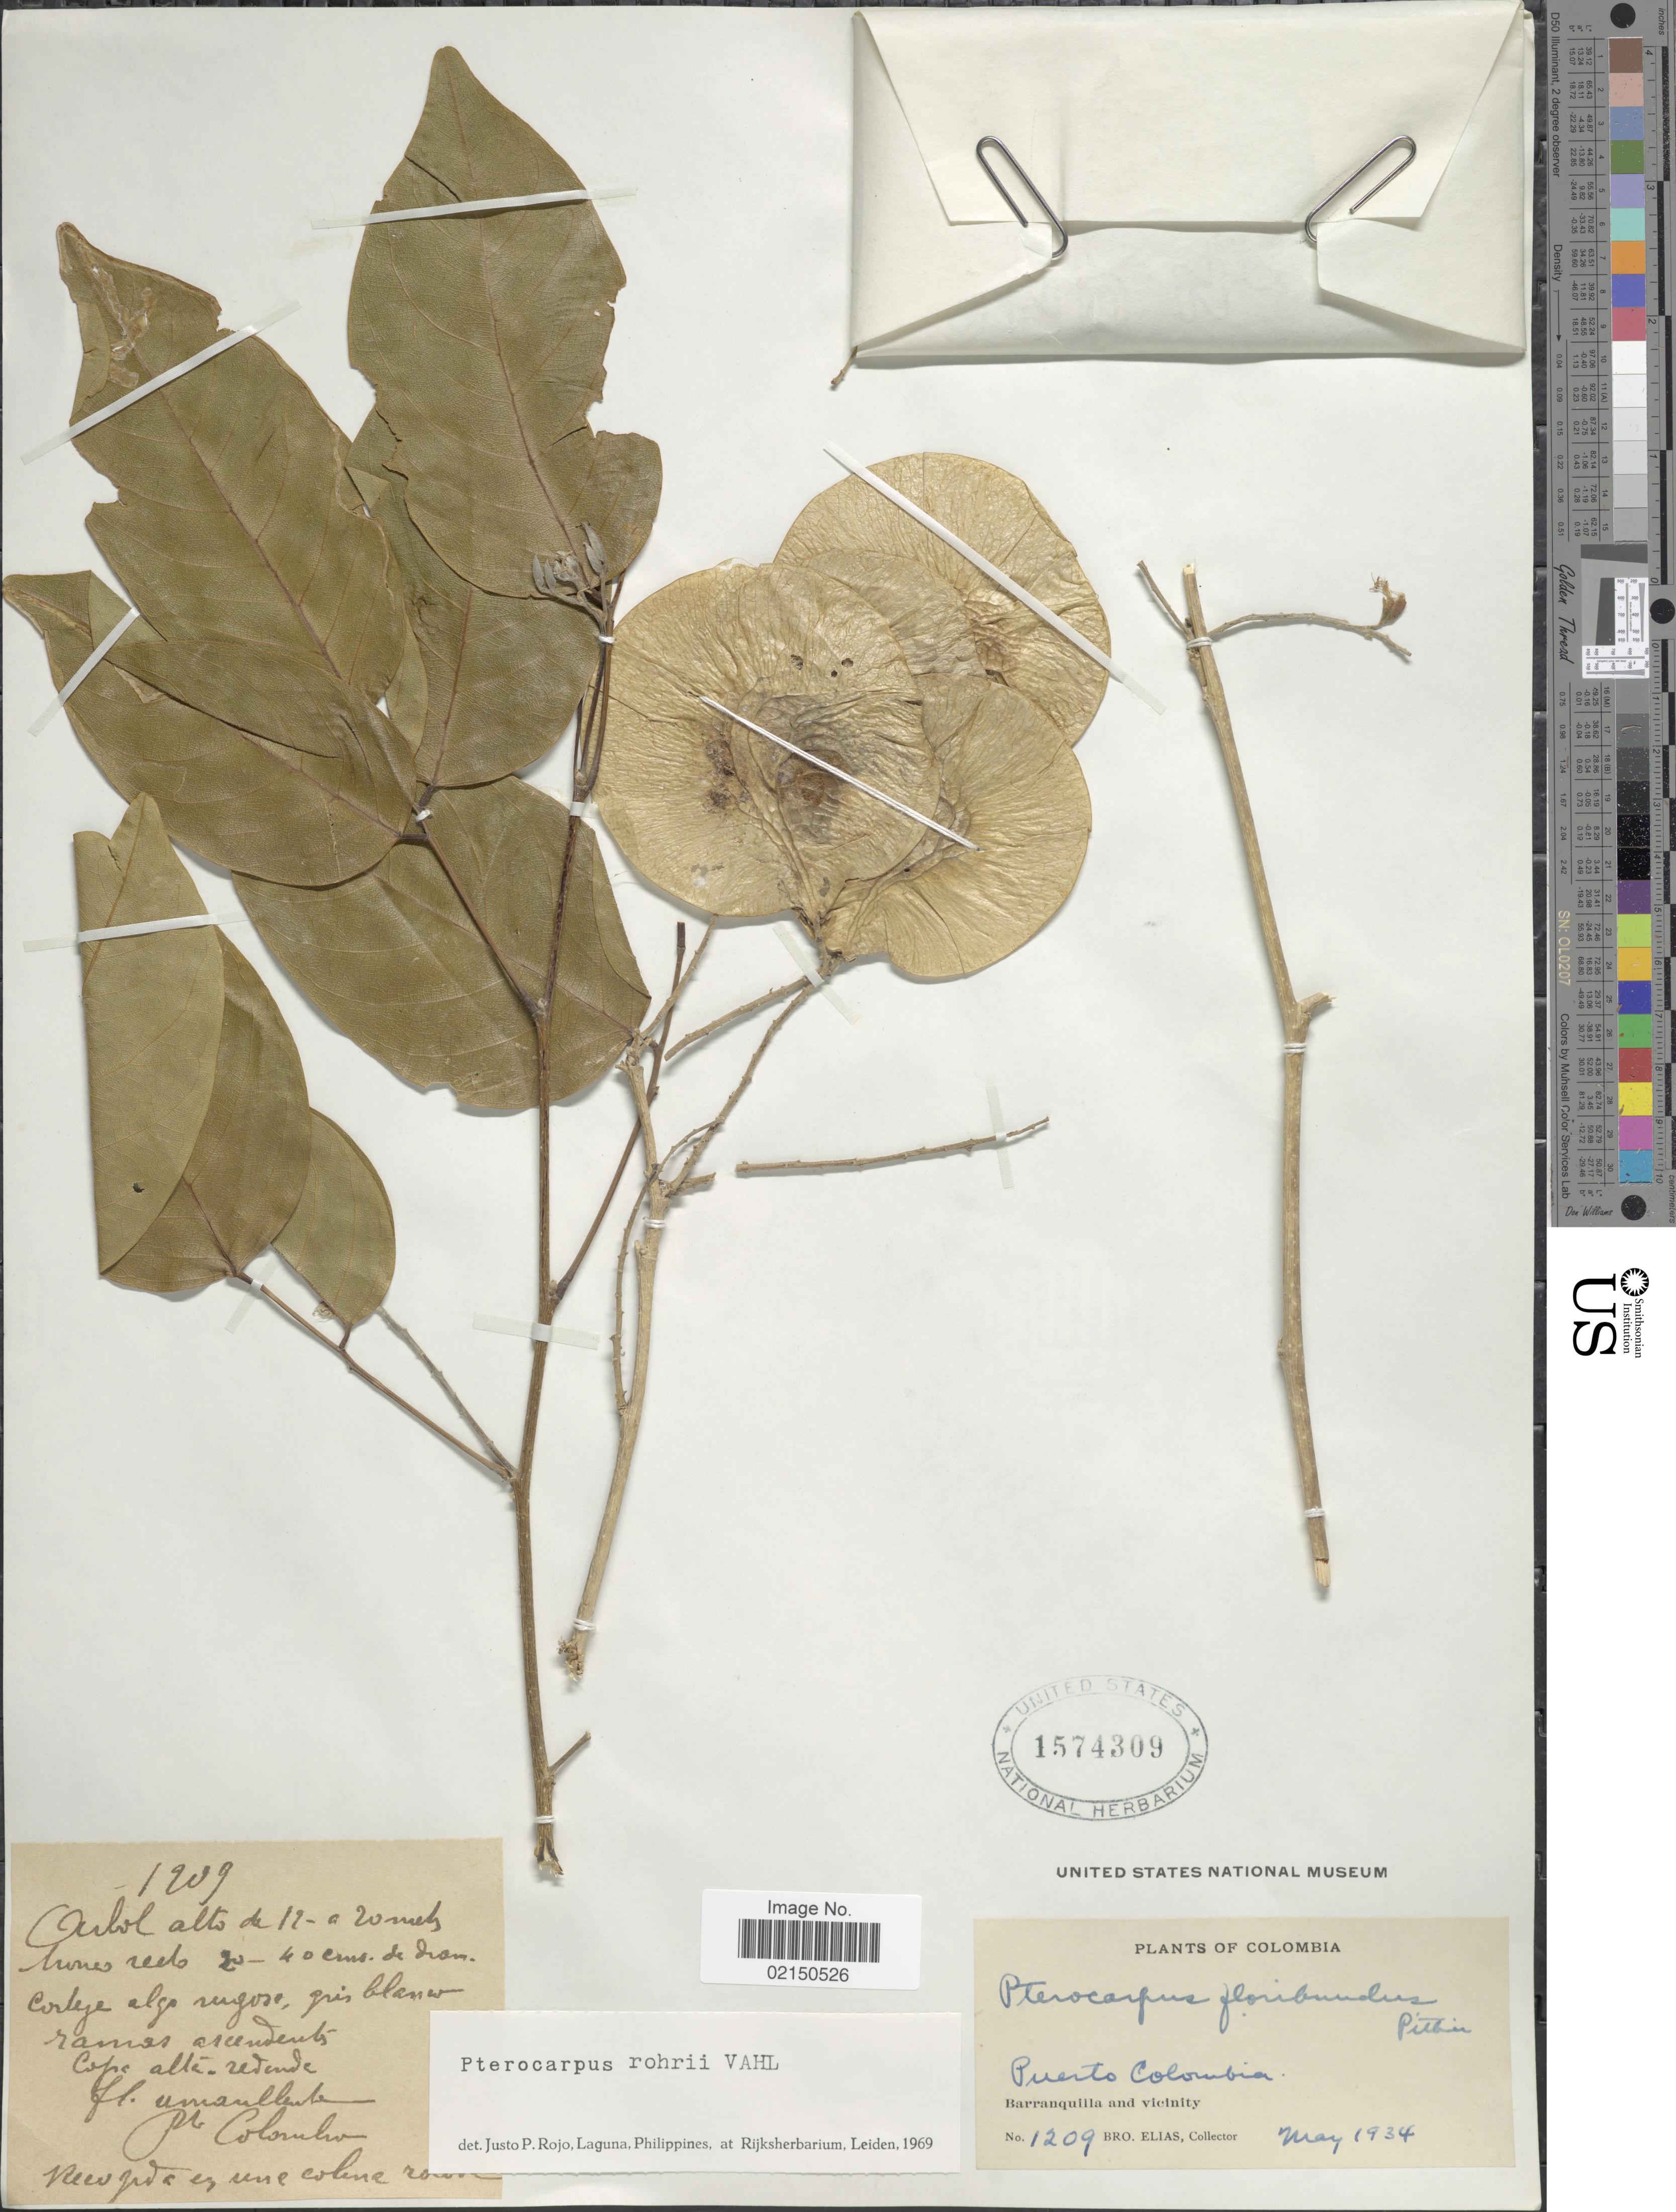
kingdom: Plantae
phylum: Tracheophyta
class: Magnoliopsida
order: Fabales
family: Fabaceae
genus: Pterocarpus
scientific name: Pterocarpus rohrii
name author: Vahl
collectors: Bro. Elias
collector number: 1209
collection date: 1934-05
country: Colombia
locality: Puerto Colombia, Barranquilla and vicinity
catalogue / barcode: US 1574309